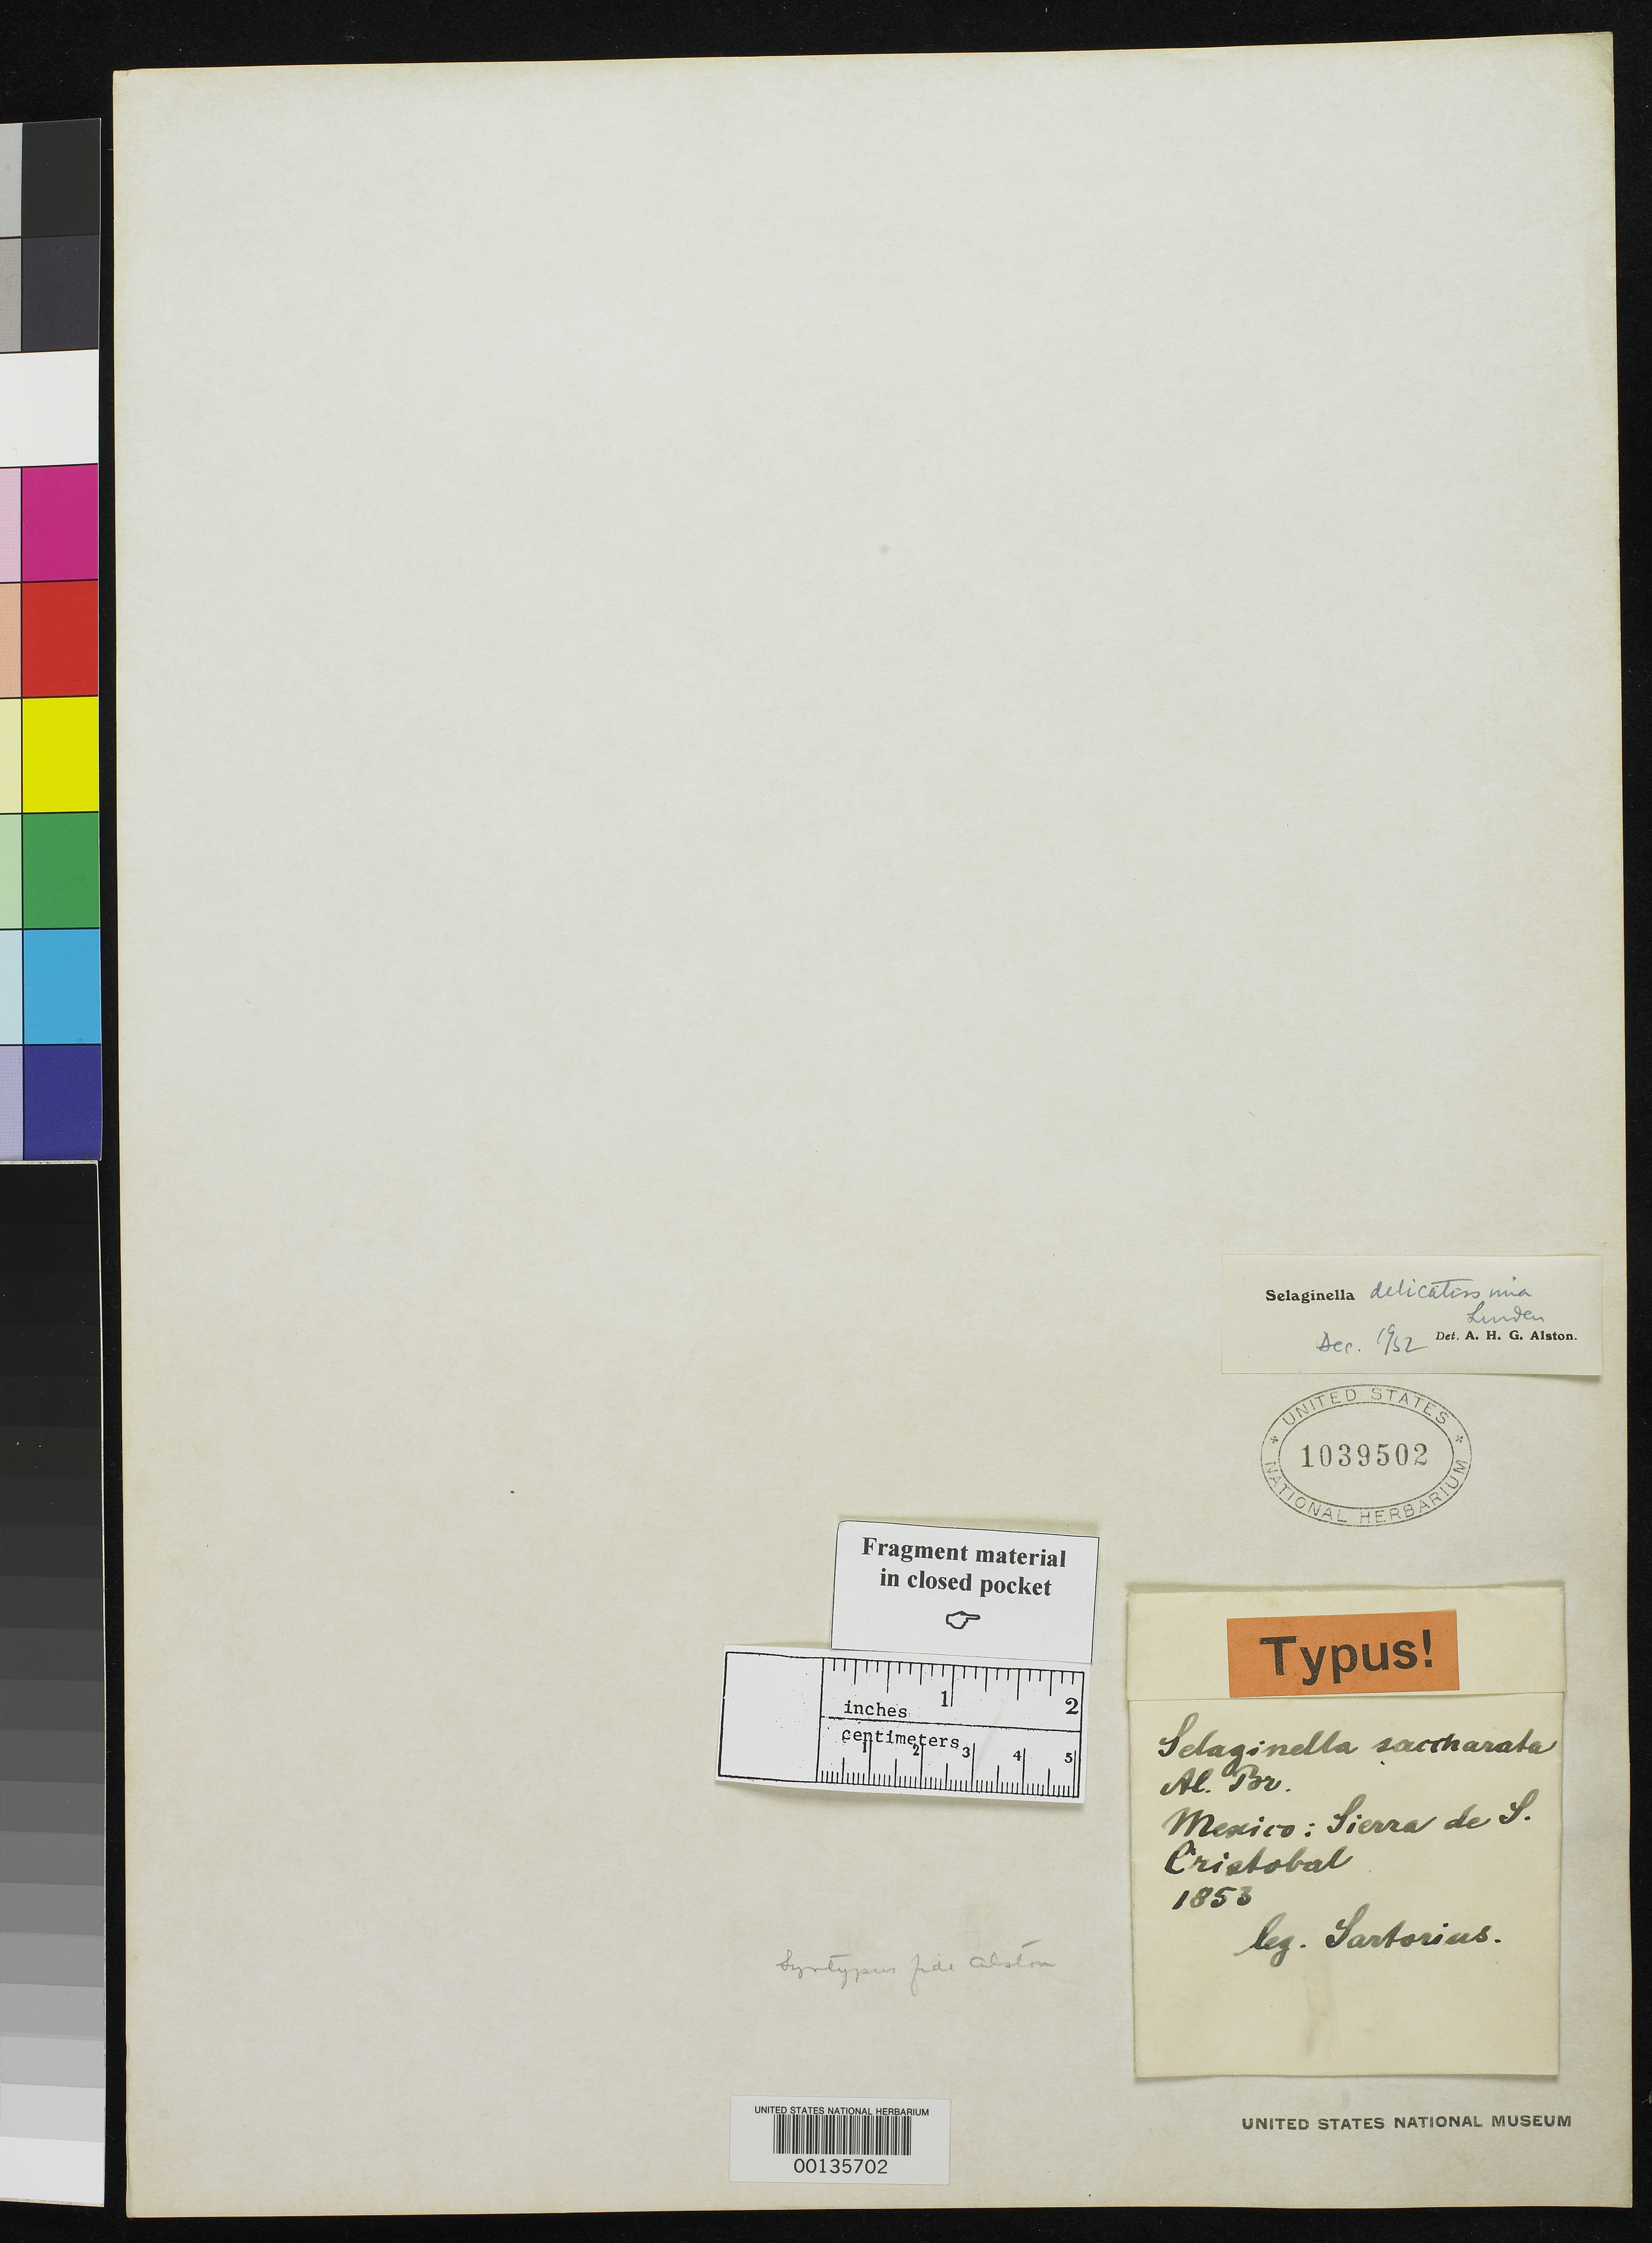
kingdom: Plantae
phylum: Tracheophyta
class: Lycopodiopsida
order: Selaginellales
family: Selaginellaceae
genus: Selaginella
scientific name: Selaginella saccharata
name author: A. Braun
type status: Syntype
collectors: C. Sartorius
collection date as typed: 1853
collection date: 1853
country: Mexico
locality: E of Monserrat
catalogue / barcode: US 1039502